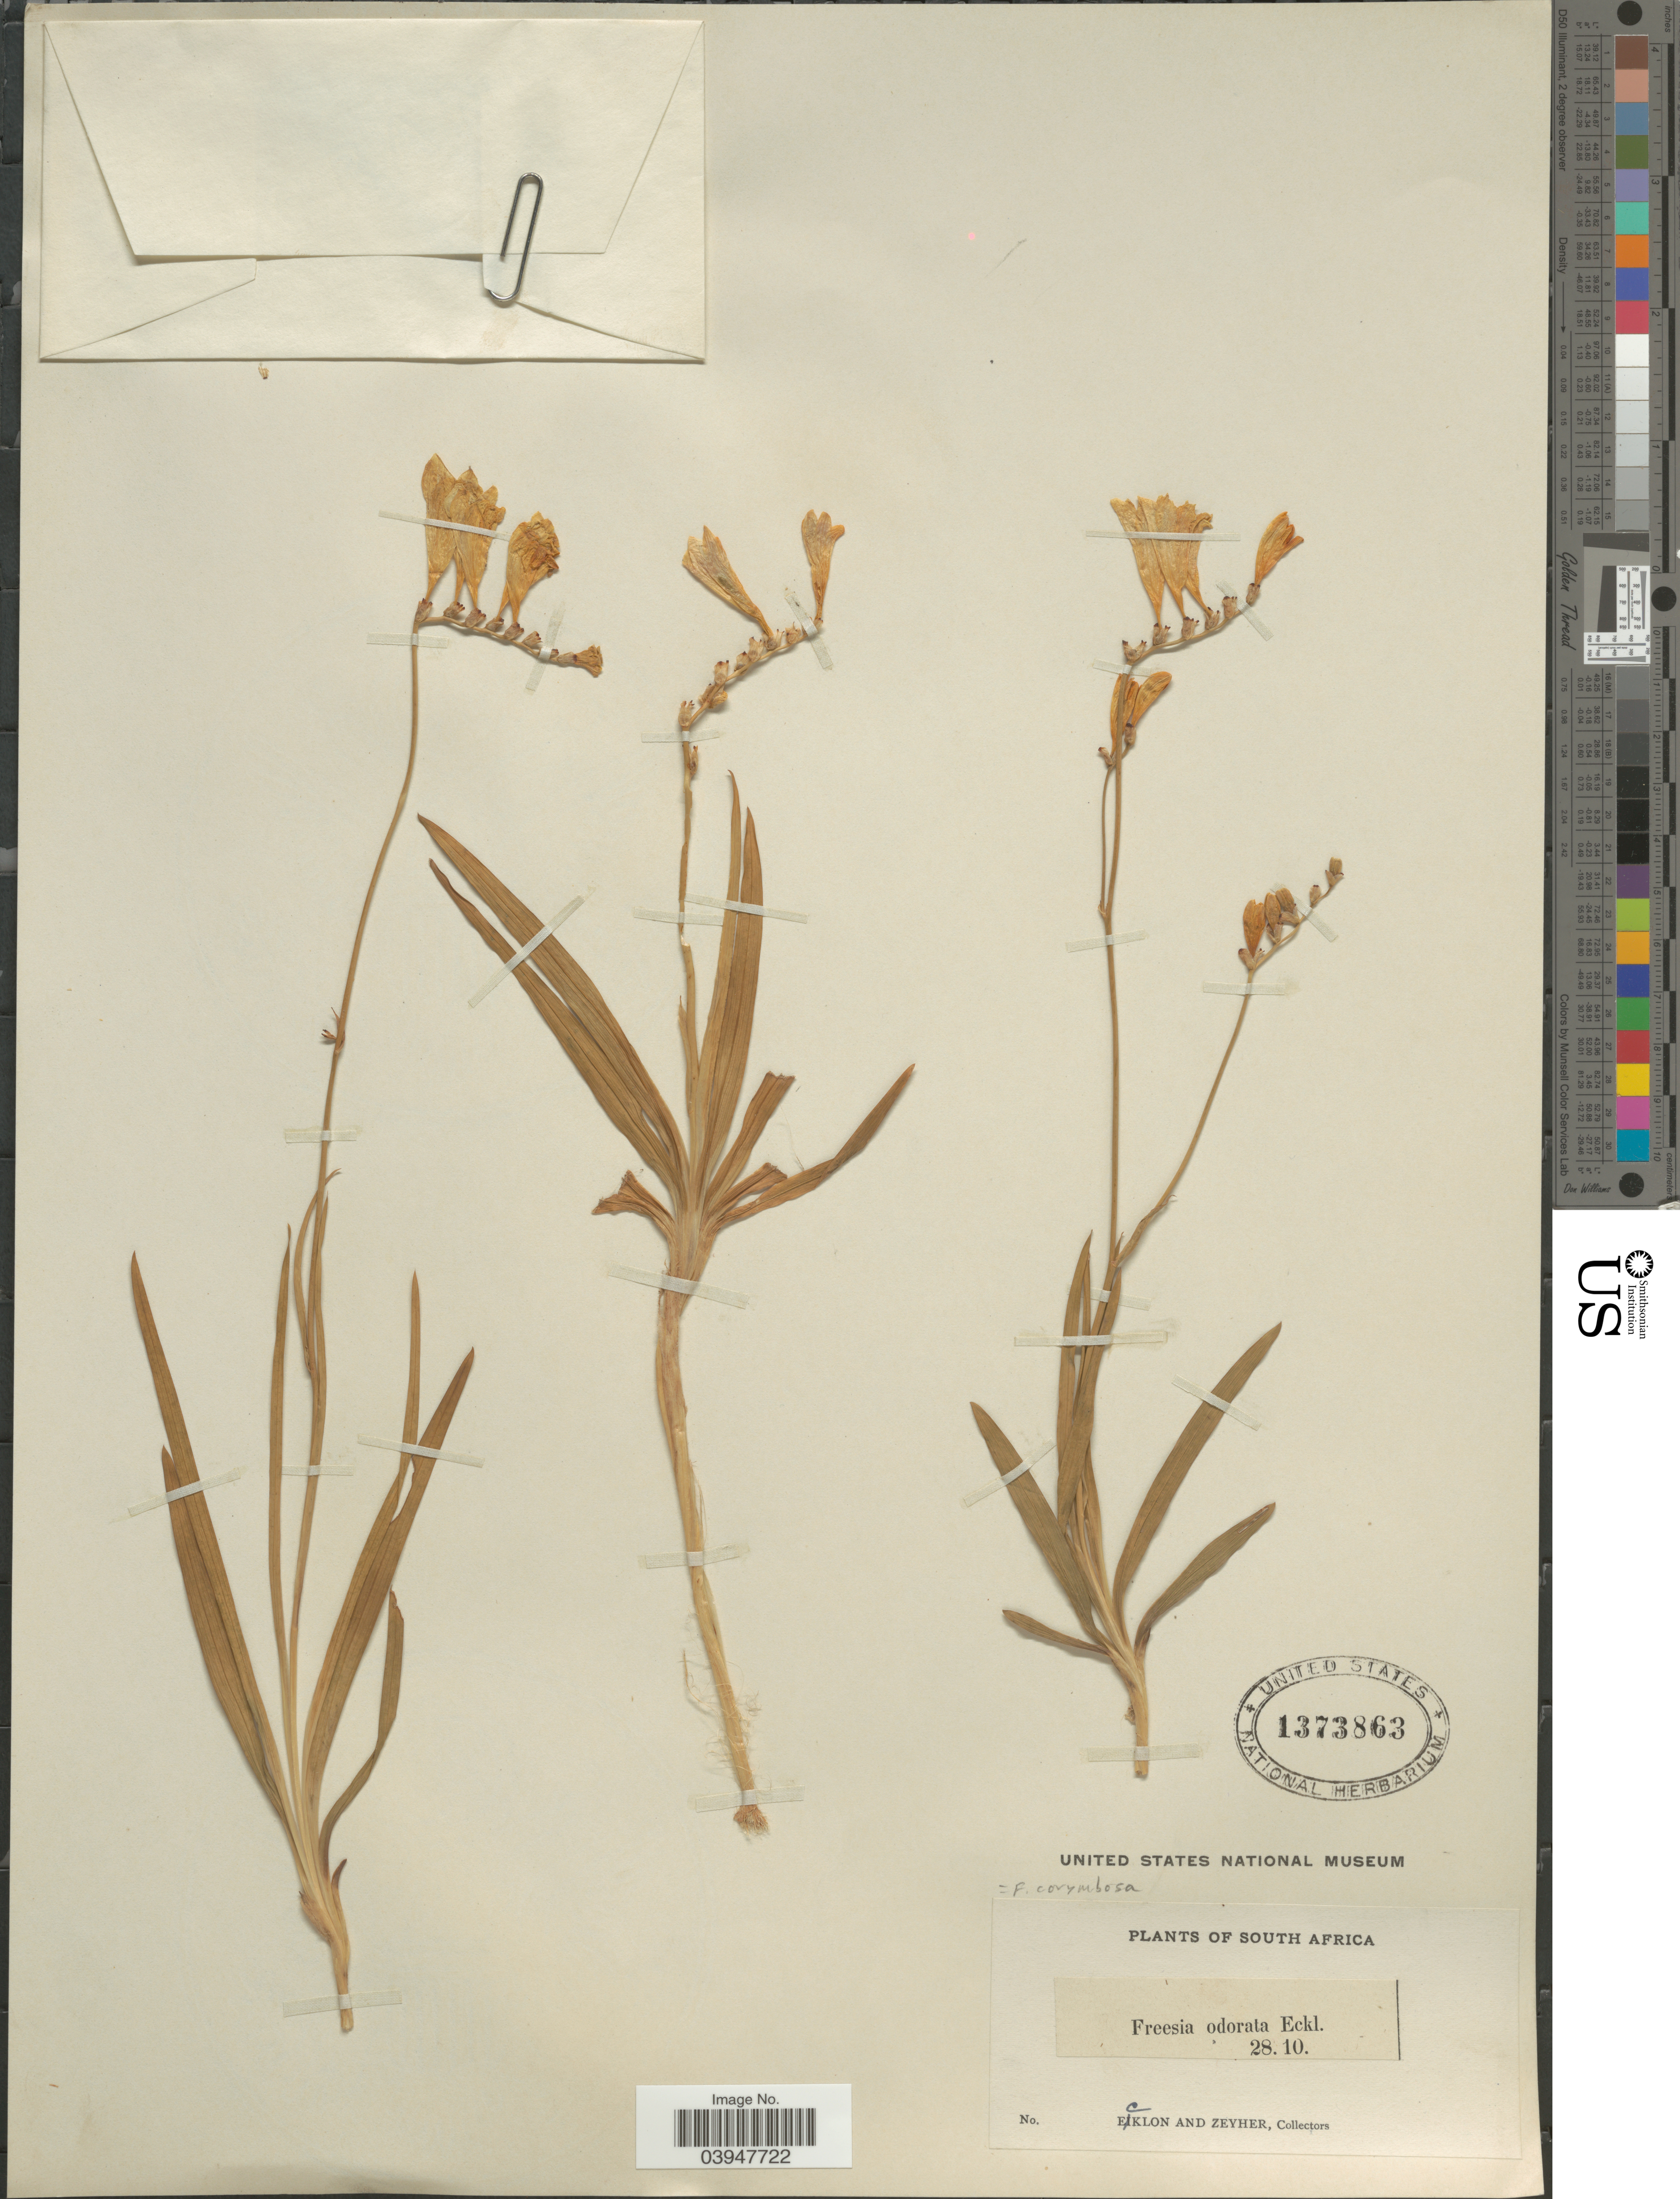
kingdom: Plantae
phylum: Tracheophyta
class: Liliopsida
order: Asparagales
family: Iridaceae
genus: Freesia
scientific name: Freesia corymbosa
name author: (Burm. f.) N.E. Br.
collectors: -. Ecklon & -. Zeyher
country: South Africa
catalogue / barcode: US 1373863